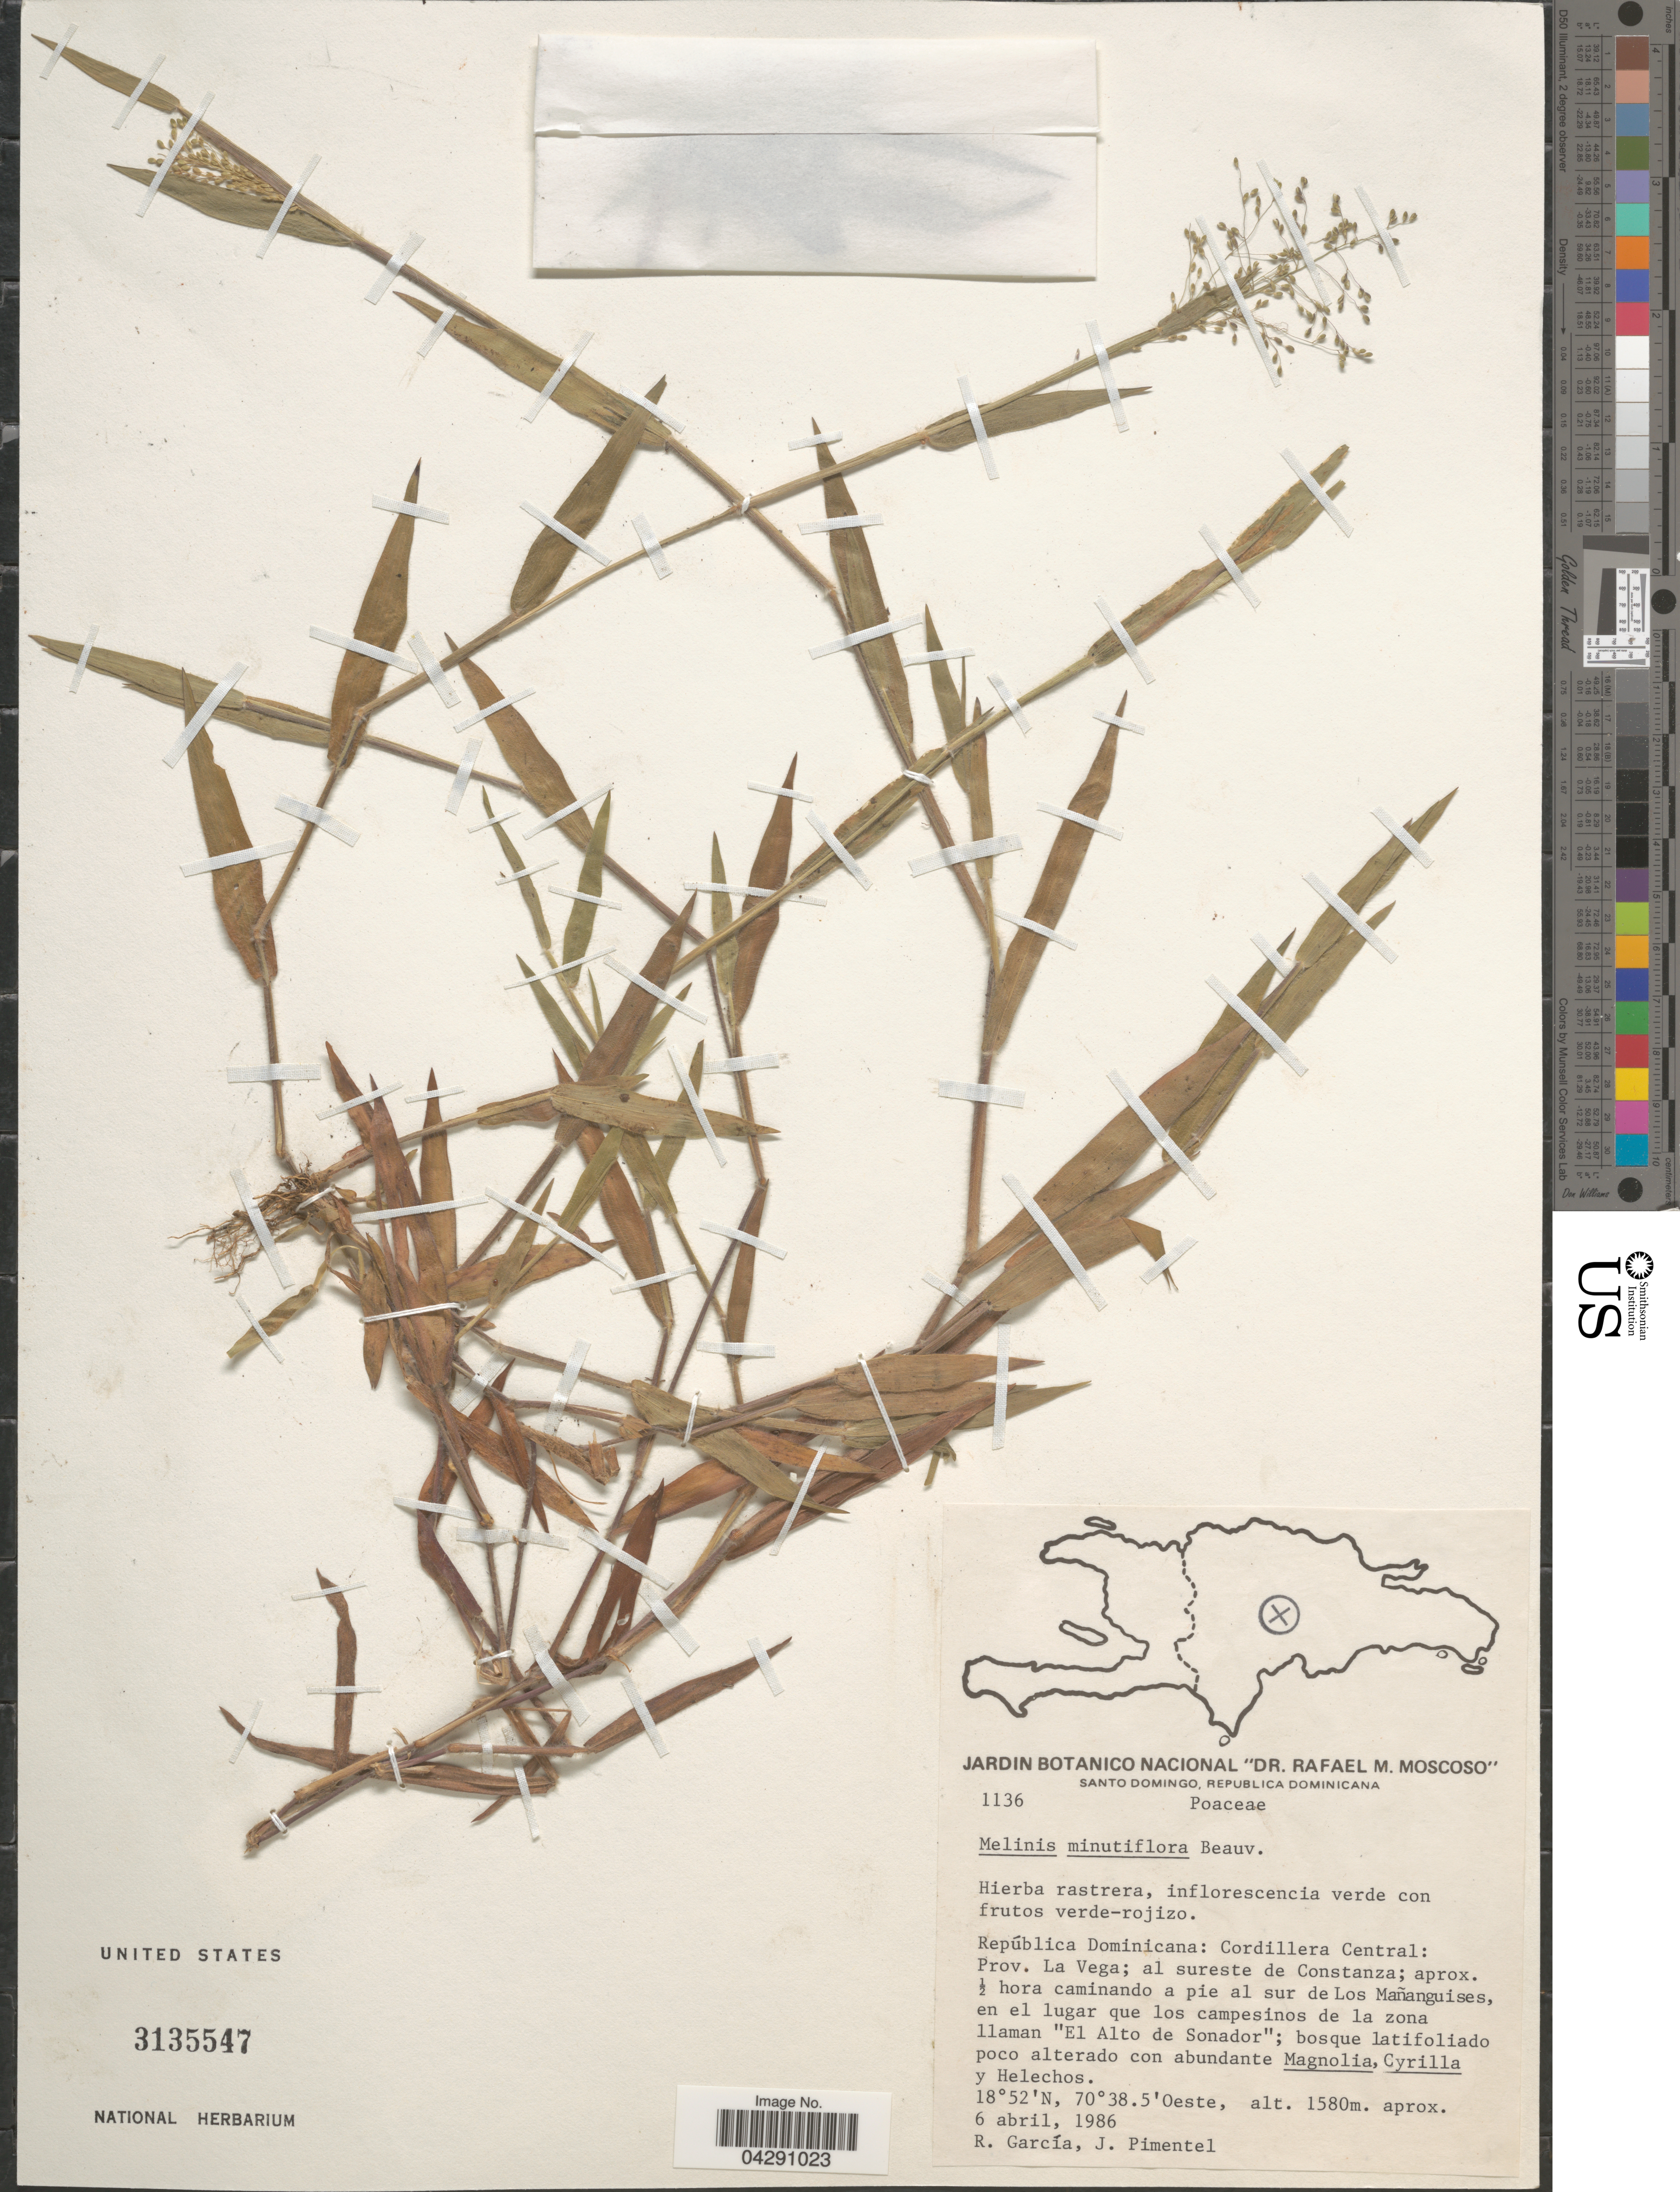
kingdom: Plantae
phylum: Tracheophyta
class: Liliopsida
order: Poales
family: Poaceae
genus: Melinis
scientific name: Melinis minutiflora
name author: P. Beauv.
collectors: R. García & J. Pimentel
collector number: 1136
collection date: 1986-04-06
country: Dominican Republic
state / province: La Vega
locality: Cordillera Central: al sureste de Constanza; aprox. ½ hora caminando a pie al sur de Los Mañanguises, en el lugar que los campesinos de la zona llaman "El Alto de Sonador".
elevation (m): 1580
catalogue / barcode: US 3135547